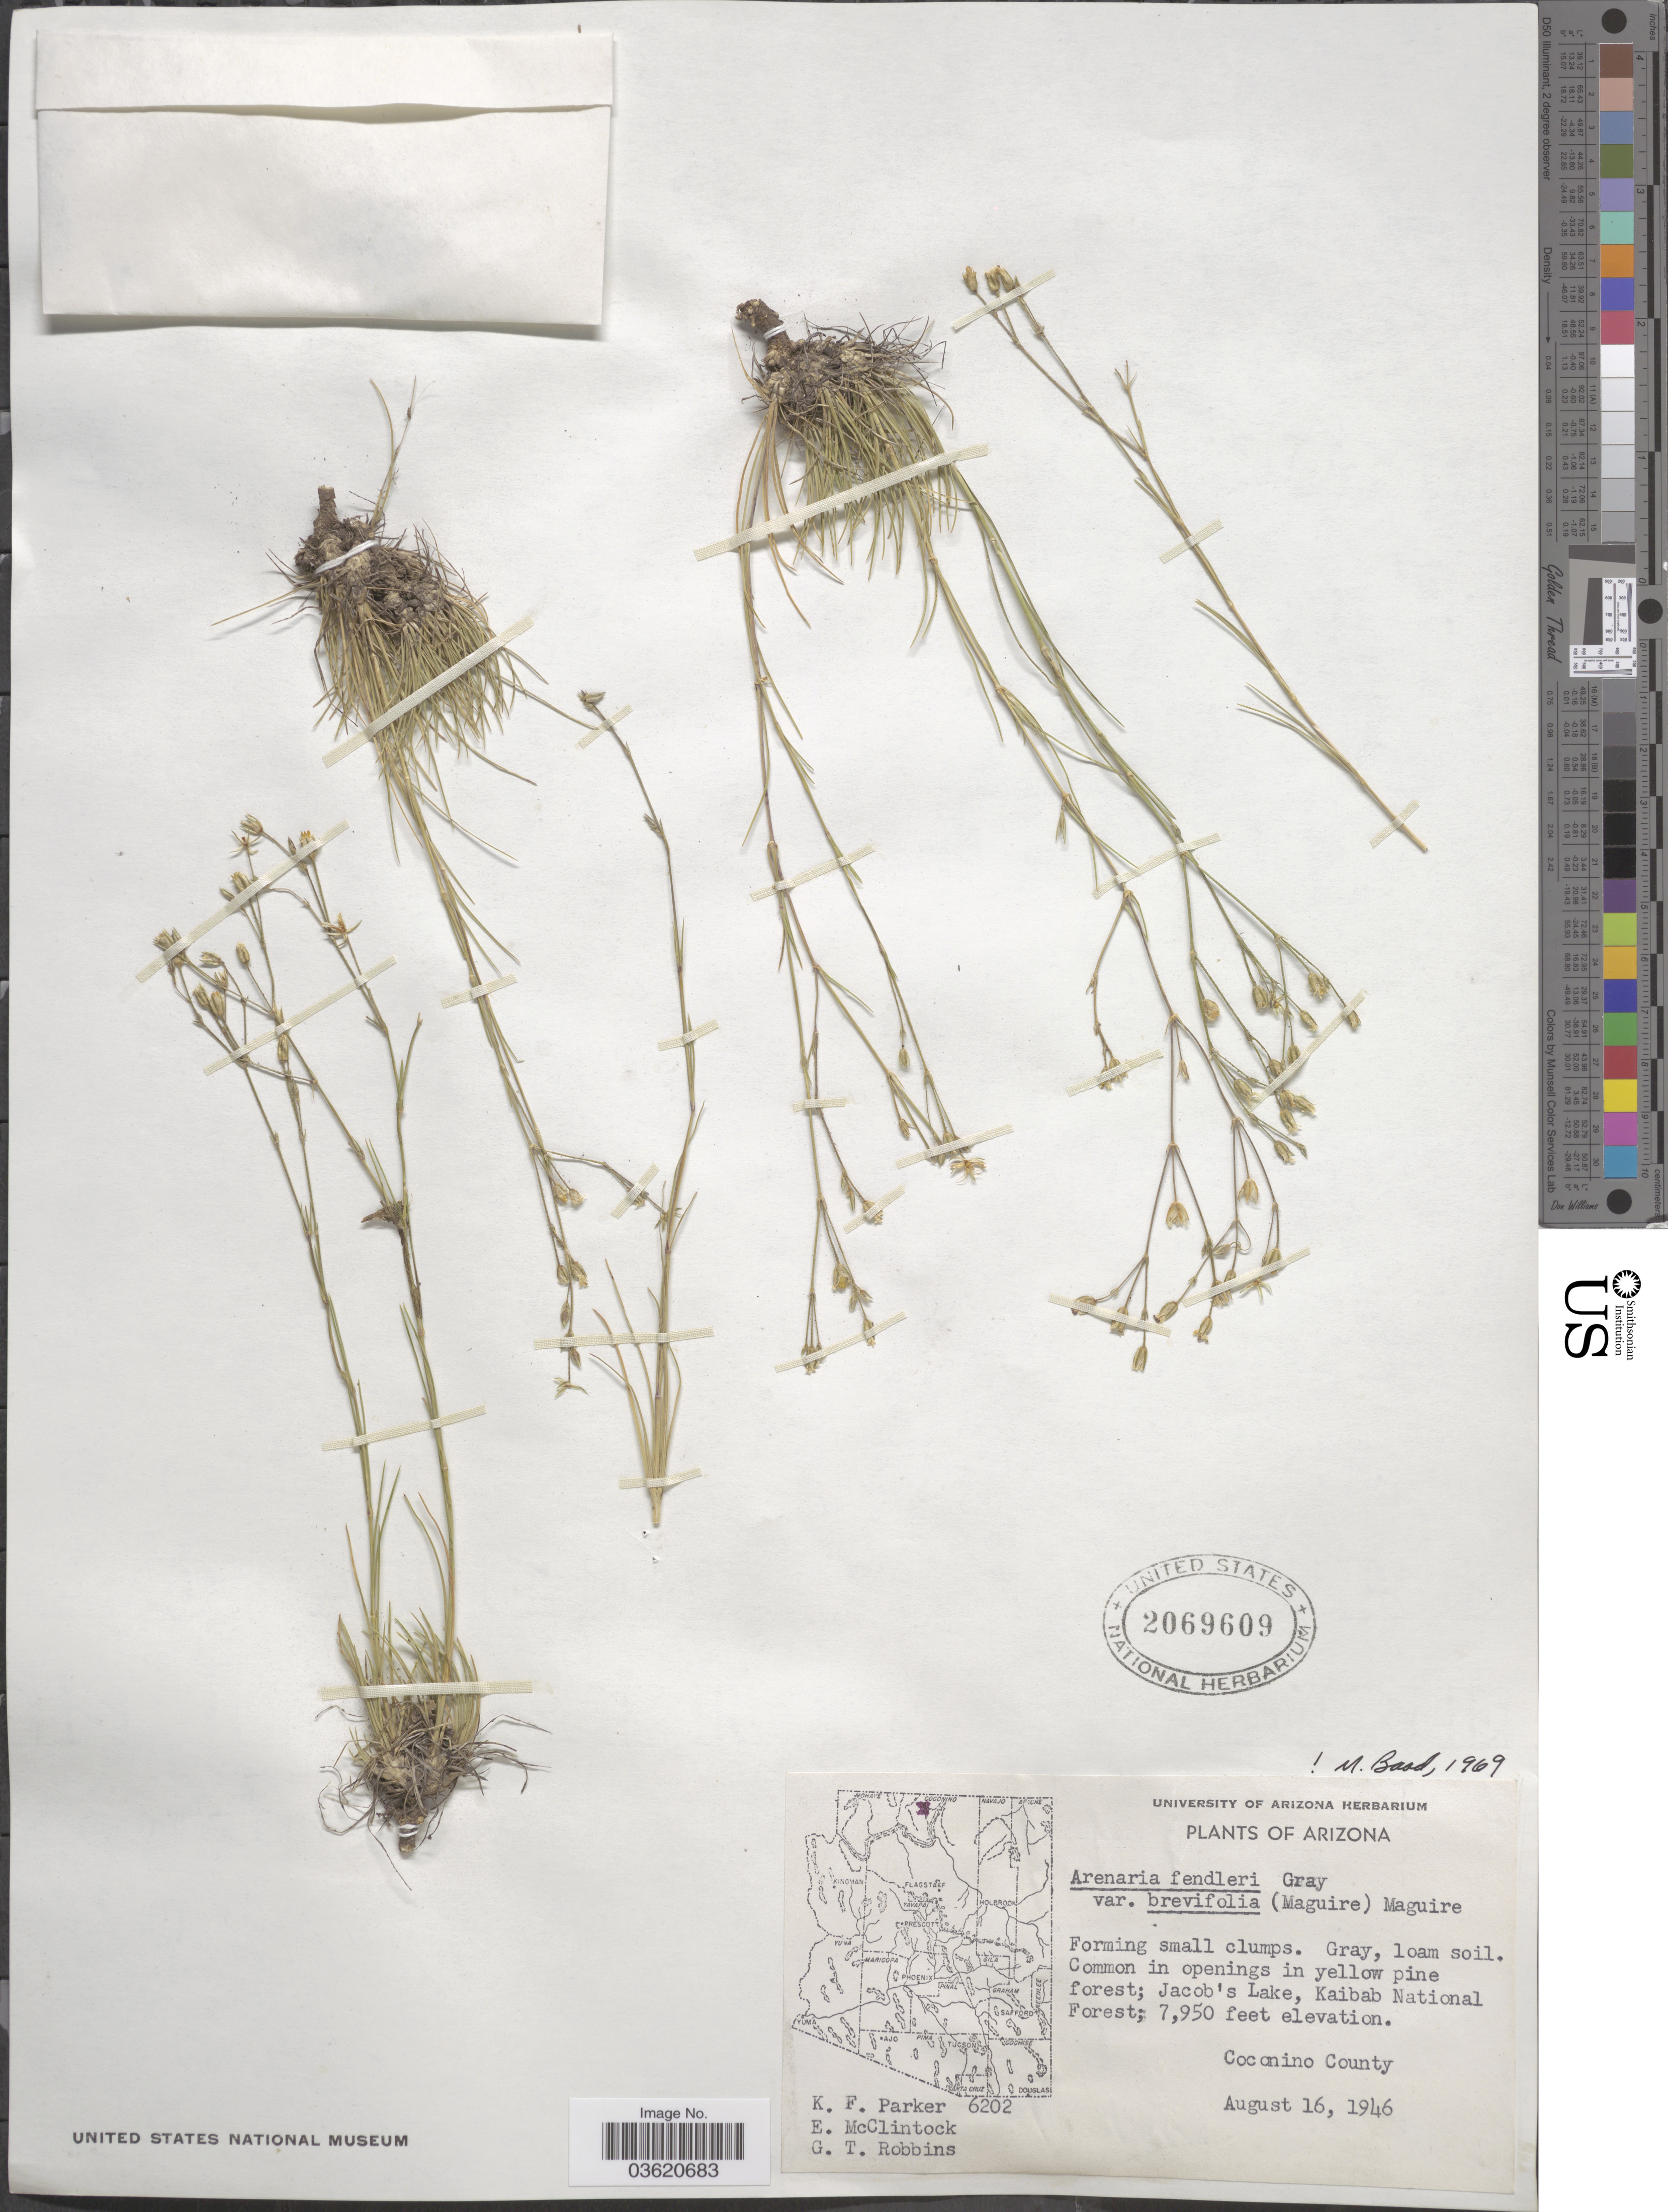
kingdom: Plantae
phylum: Tracheophyta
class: Magnoliopsida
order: Caryophyllales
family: Caryophyllaceae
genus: Eremogone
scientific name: Eremogone fendleri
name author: (A. Gray) Ikonn.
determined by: U.S. National Herbarium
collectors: K. F. Parker, E. McClintock & G. T. Robbins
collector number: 6202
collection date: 1946-08-16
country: United States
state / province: Arizona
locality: Jacob's Lake, Kaibab National Forest. Coconino County.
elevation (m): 2423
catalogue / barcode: US 2069609